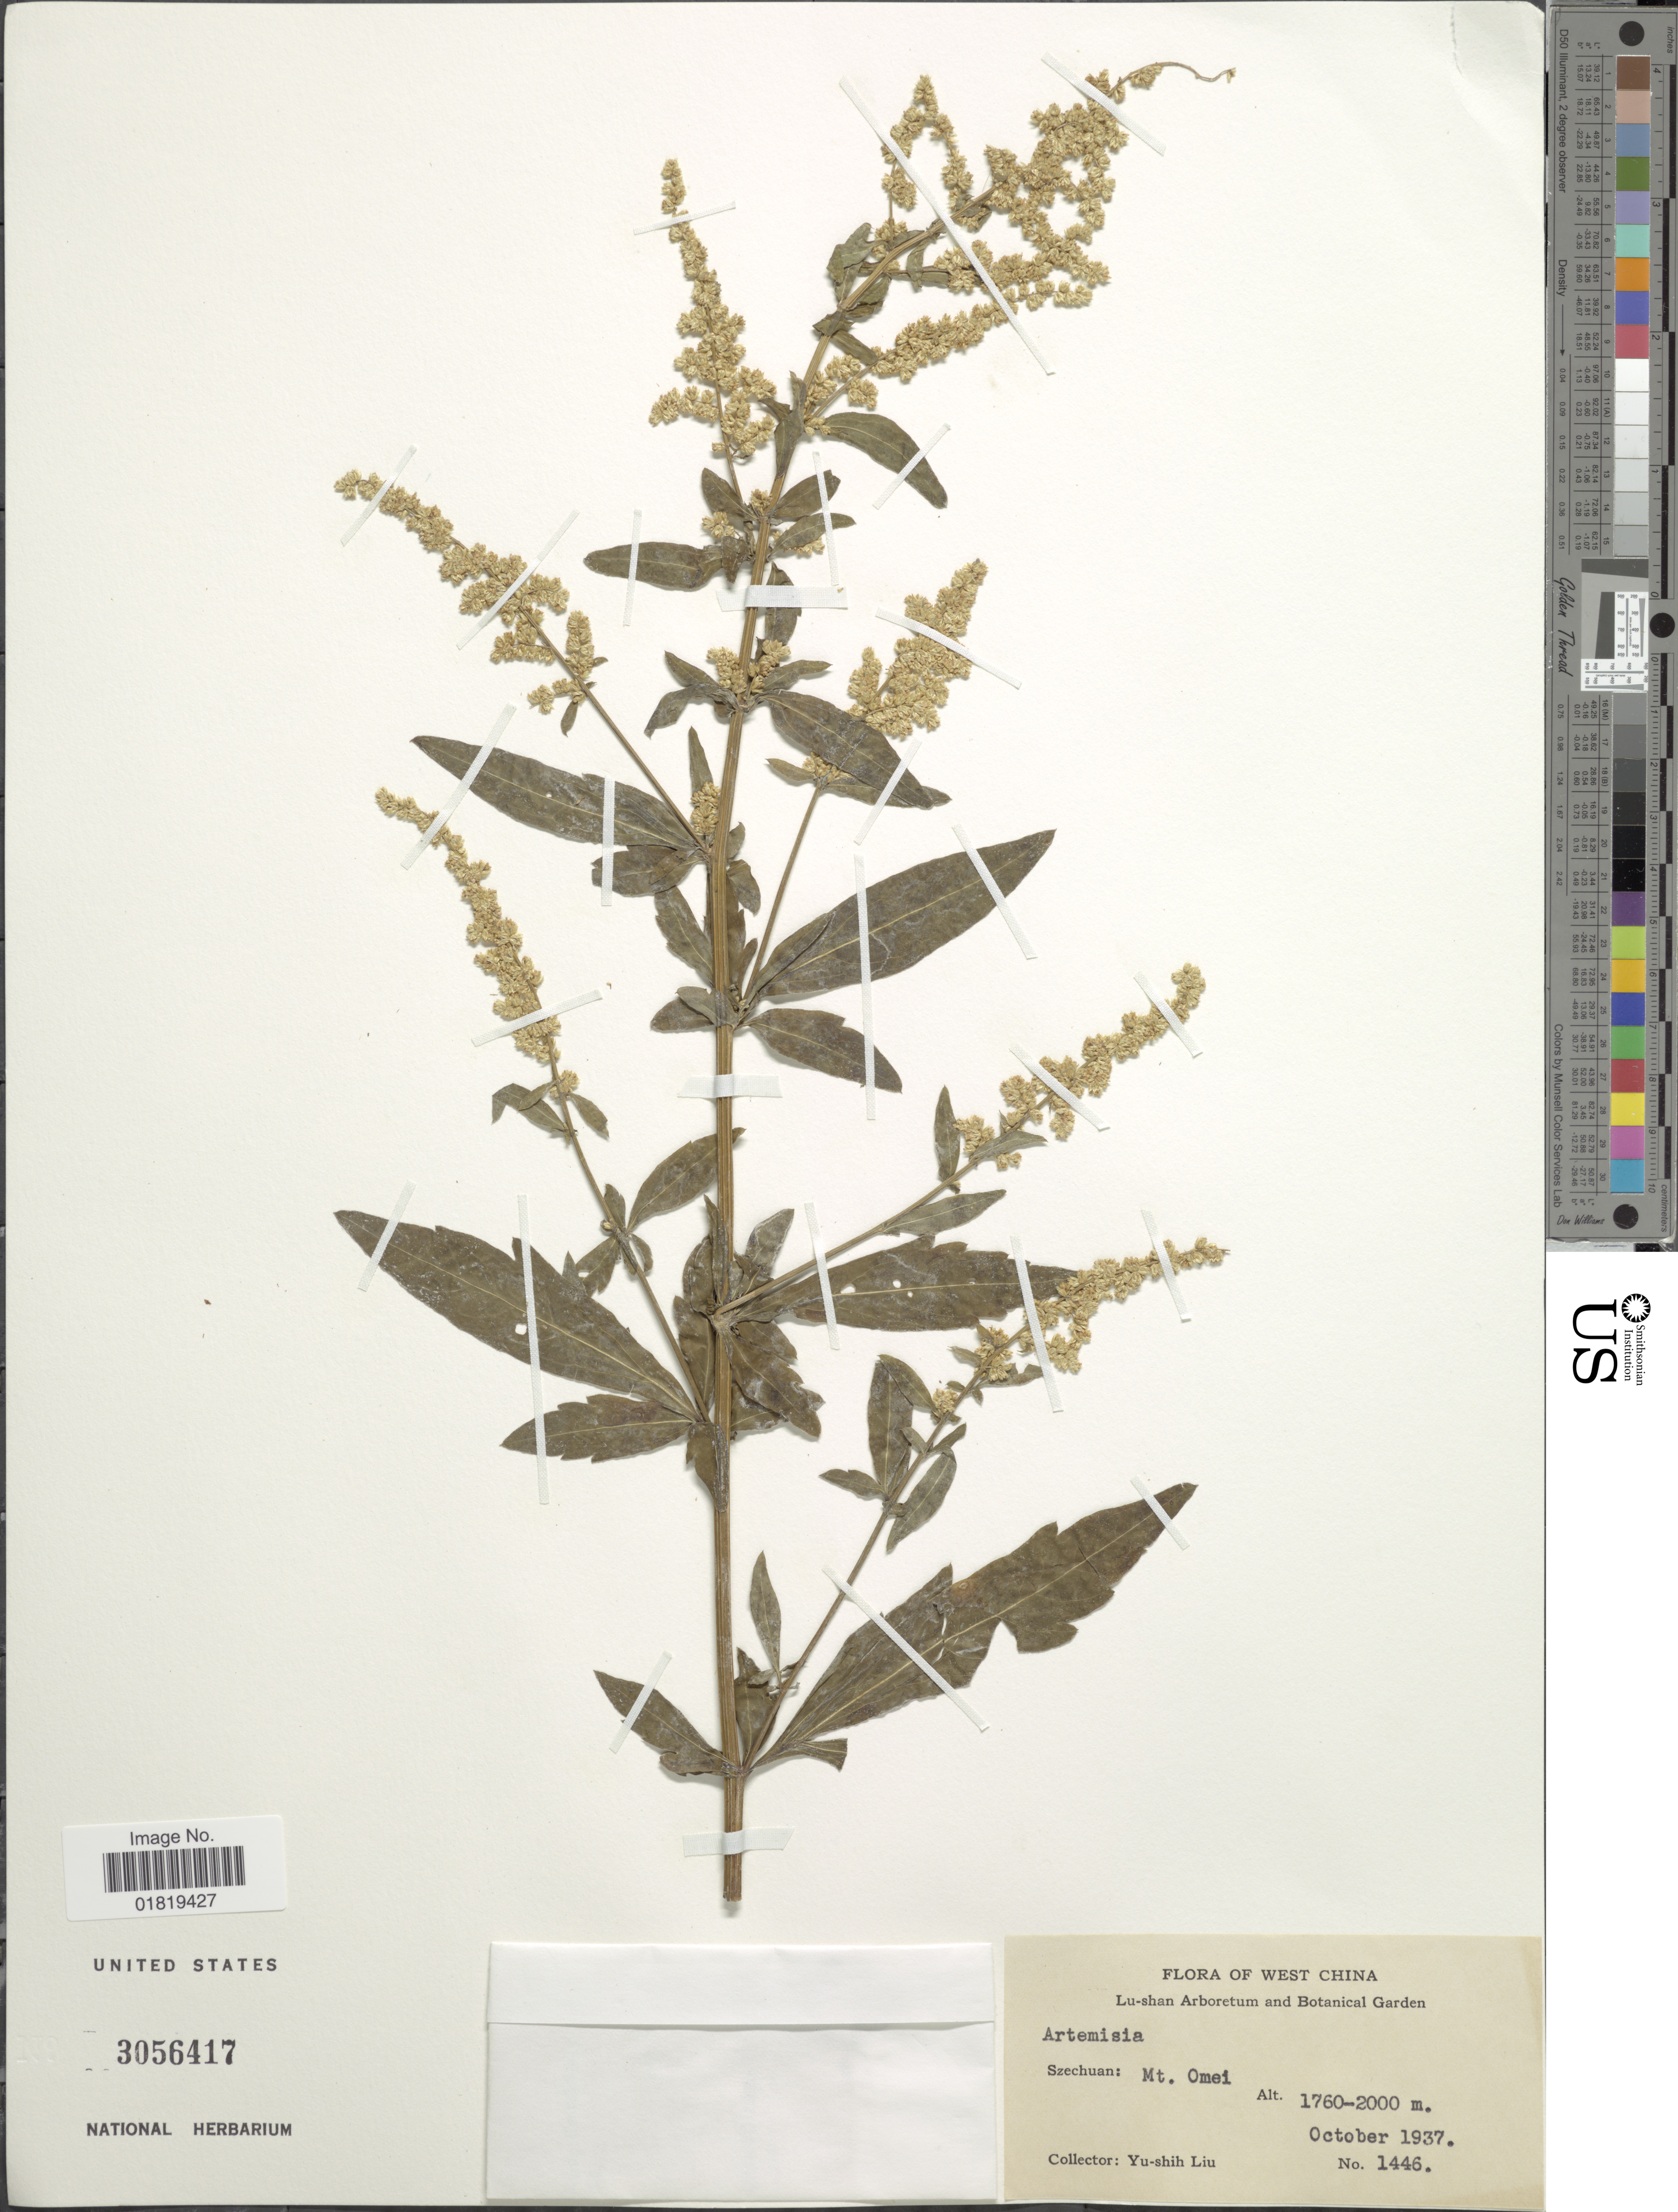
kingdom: Plantae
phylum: Tracheophyta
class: Magnoliopsida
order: Asterales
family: Asteraceae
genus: Artemisia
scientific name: Artemisia sp.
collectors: Y.-S. Liu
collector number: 1446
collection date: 1937-10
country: China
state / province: Sichuan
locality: West China, Szechuan: Mt. Omei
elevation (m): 1760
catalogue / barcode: US 3056417